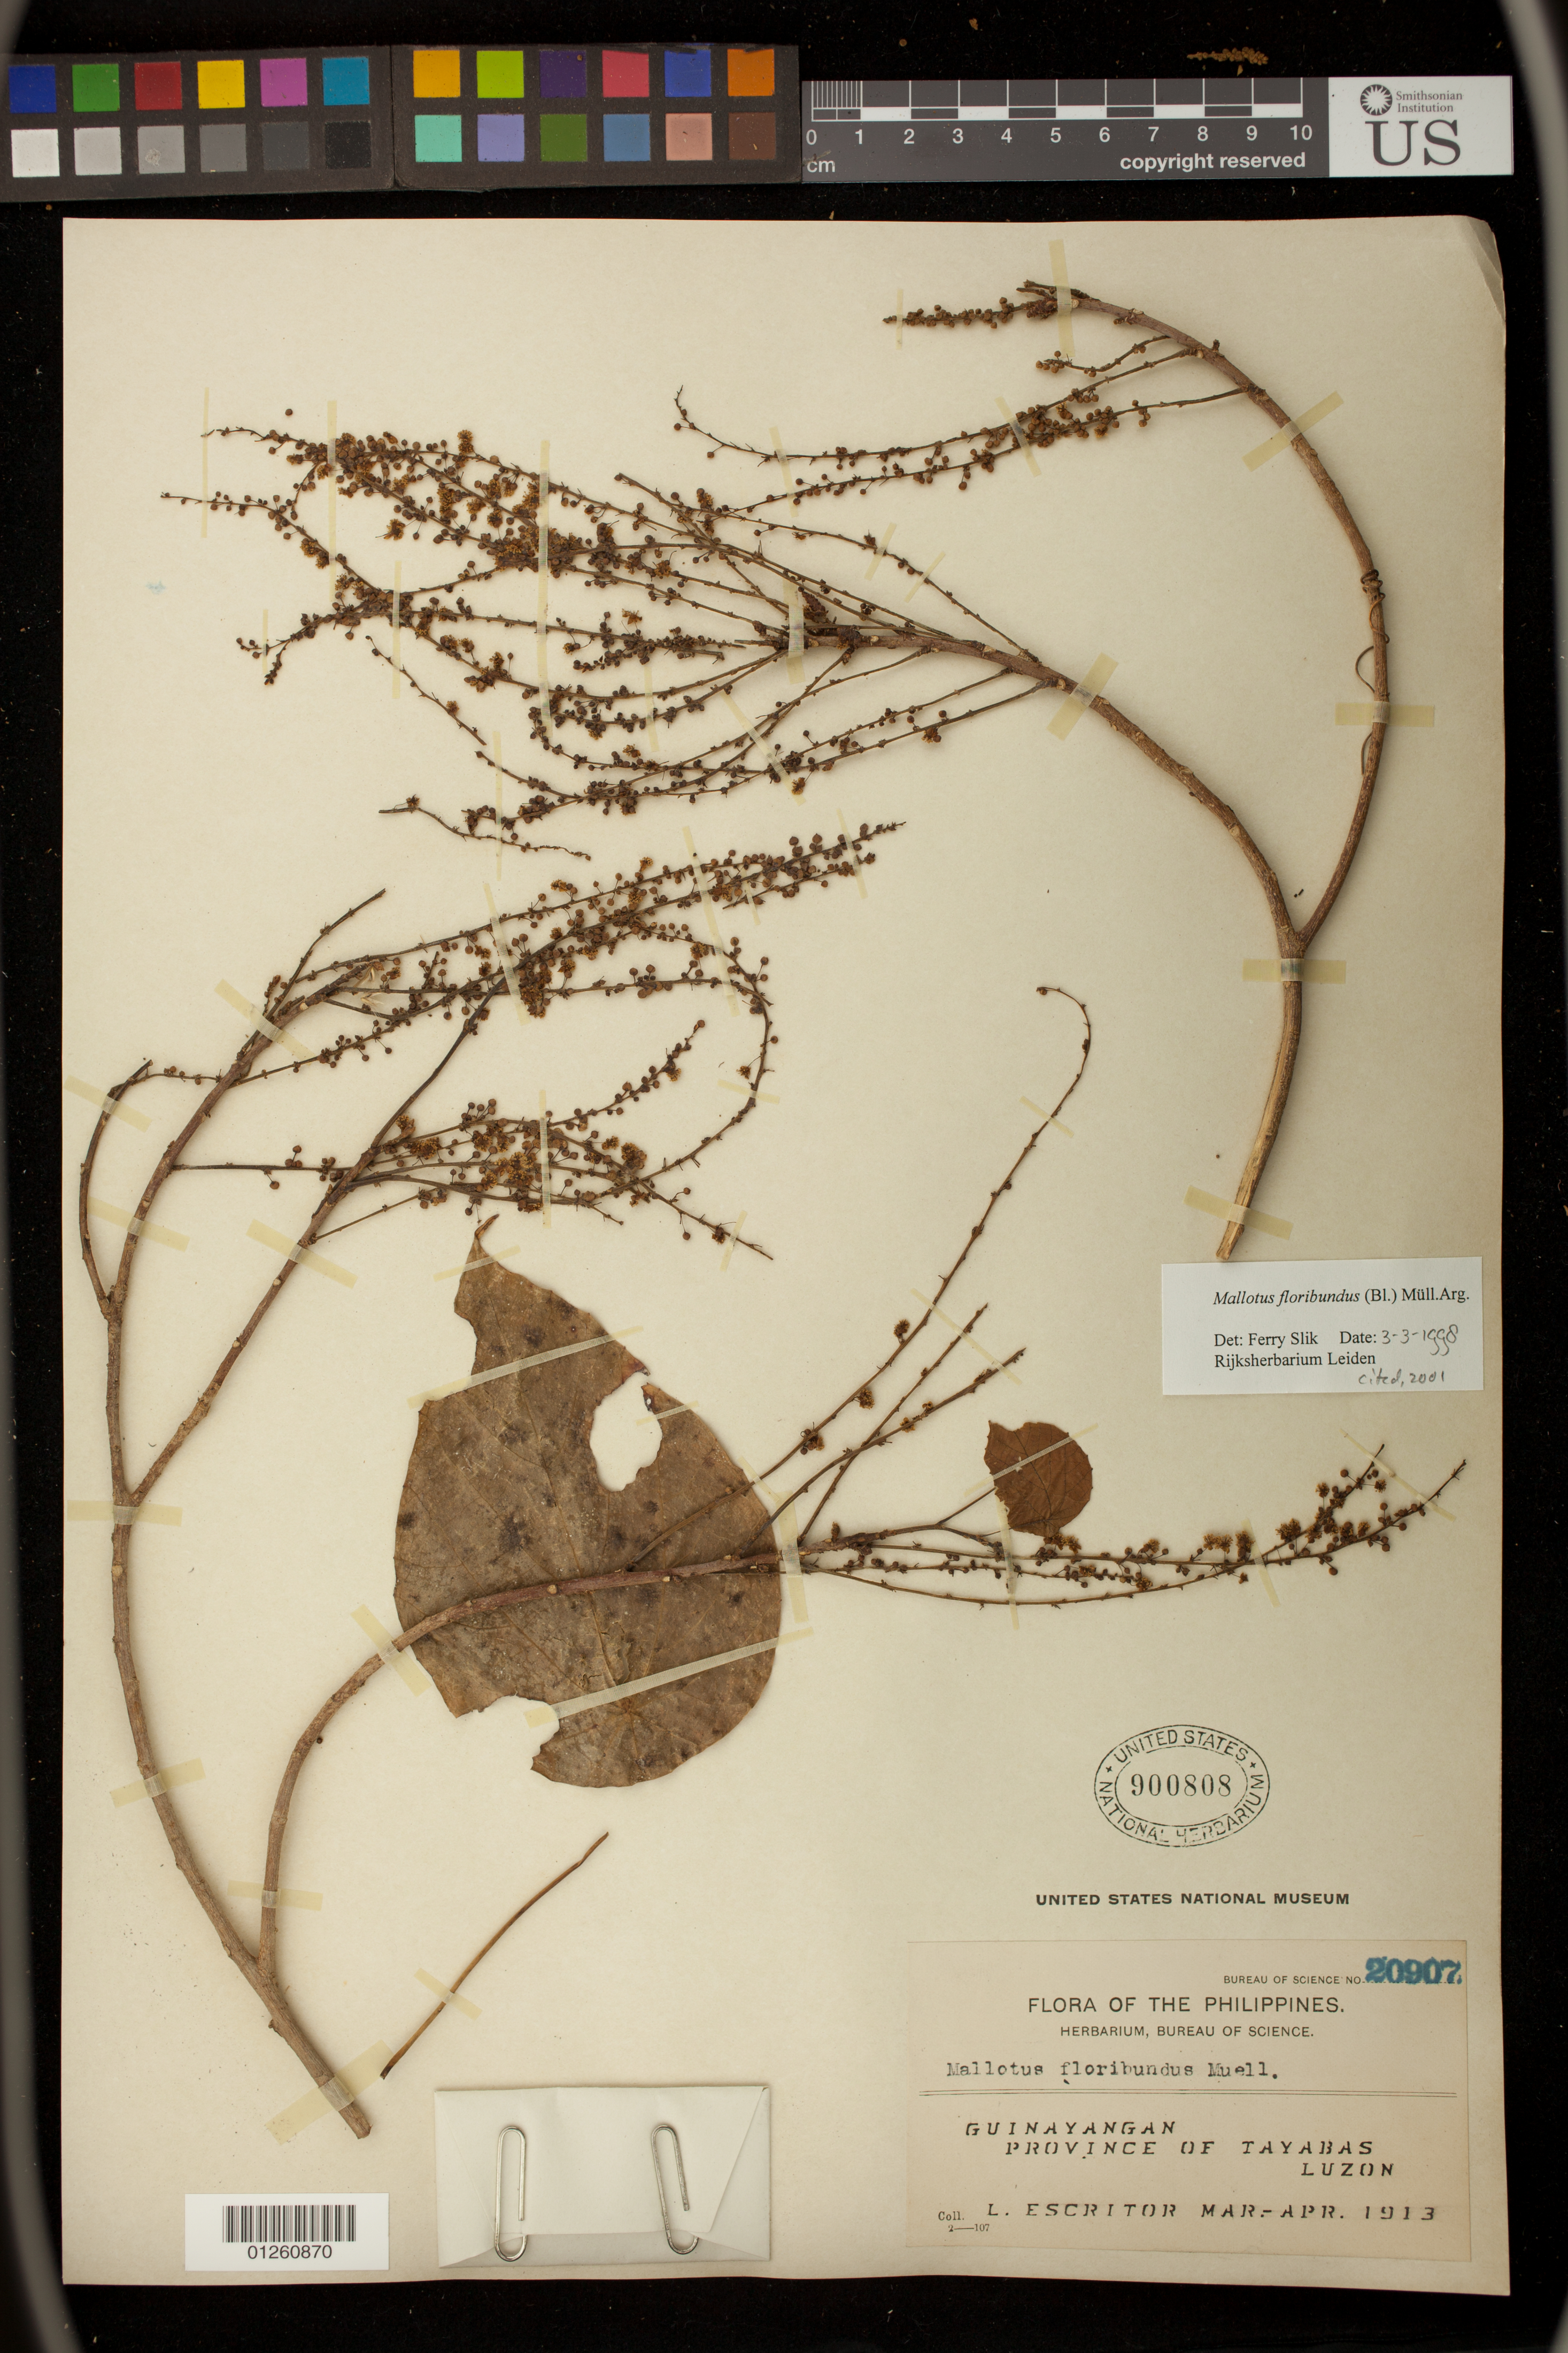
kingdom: Plantae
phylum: Tracheophyta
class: Magnoliopsida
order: Malpighiales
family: Euphorbiaceae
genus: Mallotus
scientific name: Mallotus floribundus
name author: (Blume) Müll. Arg.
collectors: L. Escritor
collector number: Bur. Sci. 20907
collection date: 1913-03/1913-04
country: Philippines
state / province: Calabarzon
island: Luzon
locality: Guinayangan, Province of Tayabas, Luzon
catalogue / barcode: US 900808